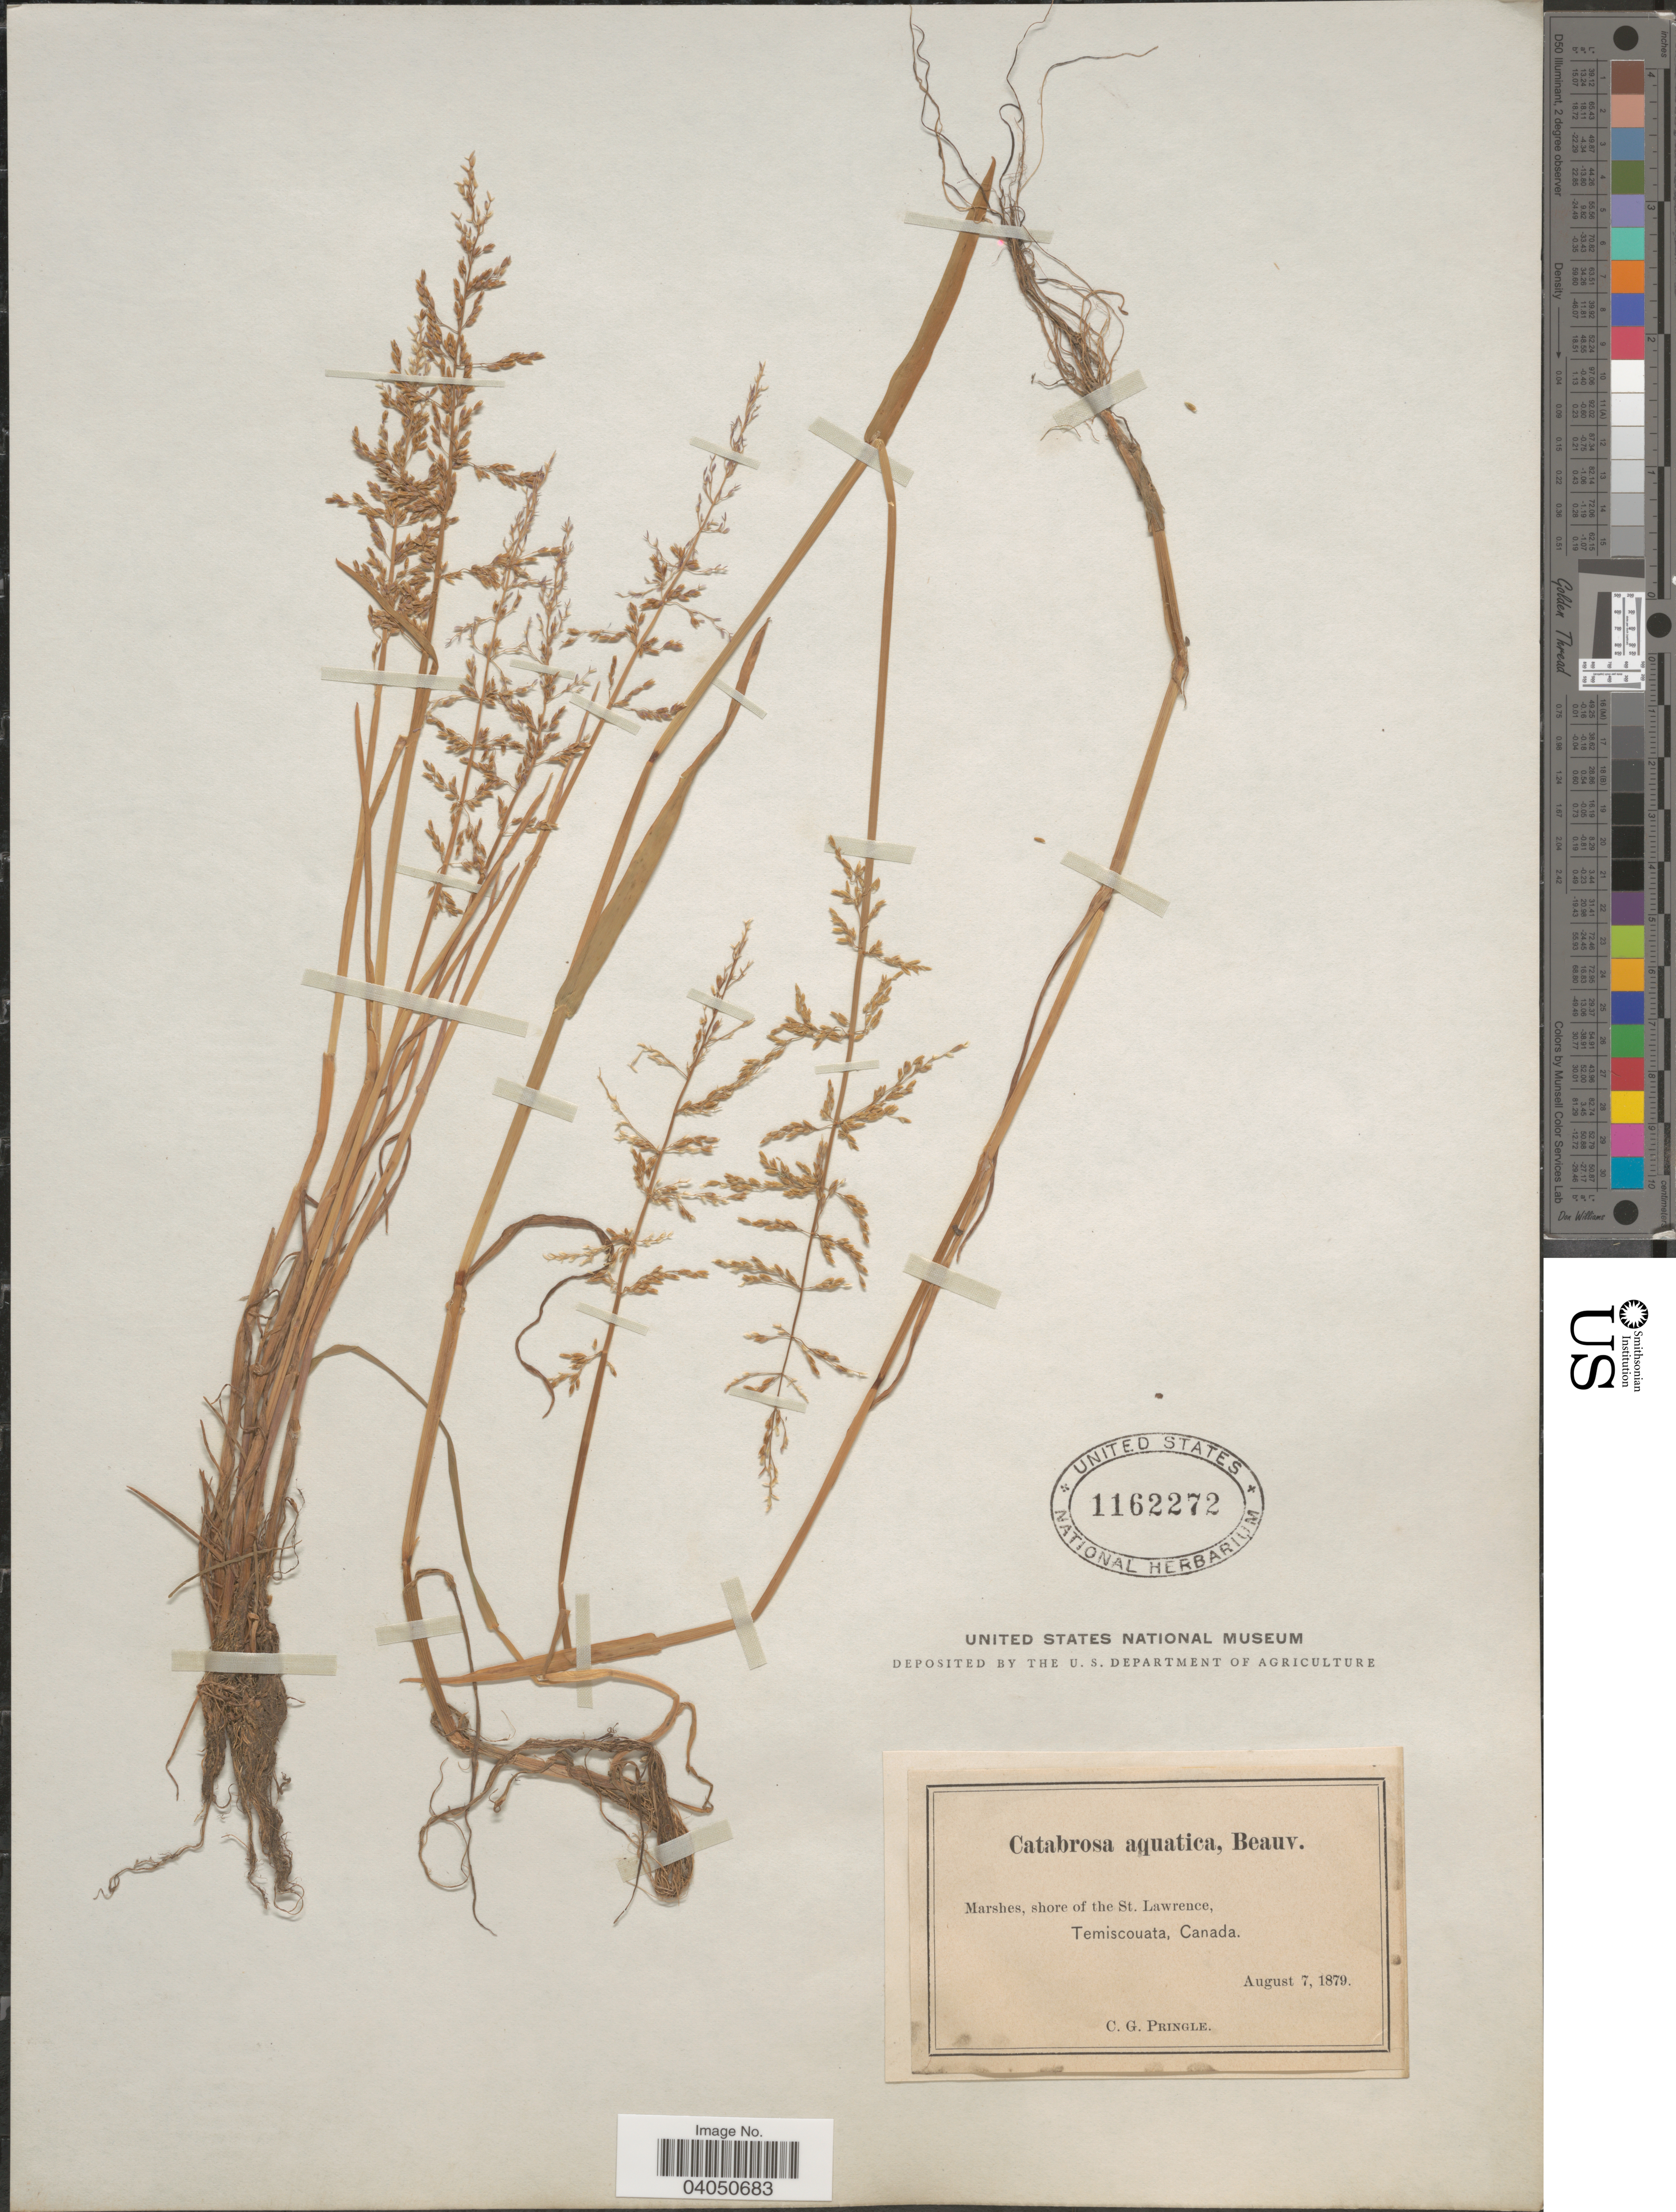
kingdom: Plantae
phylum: Tracheophyta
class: Liliopsida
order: Poales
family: Poaceae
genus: Catabrosa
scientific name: Catabrosa aquatica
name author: (L.) P. Beauv.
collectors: C. G. Pringle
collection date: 1879-08-07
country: Canada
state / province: Quebec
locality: Marshes, shore of the St. Lawrence, Temiscouata.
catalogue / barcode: US 1162272